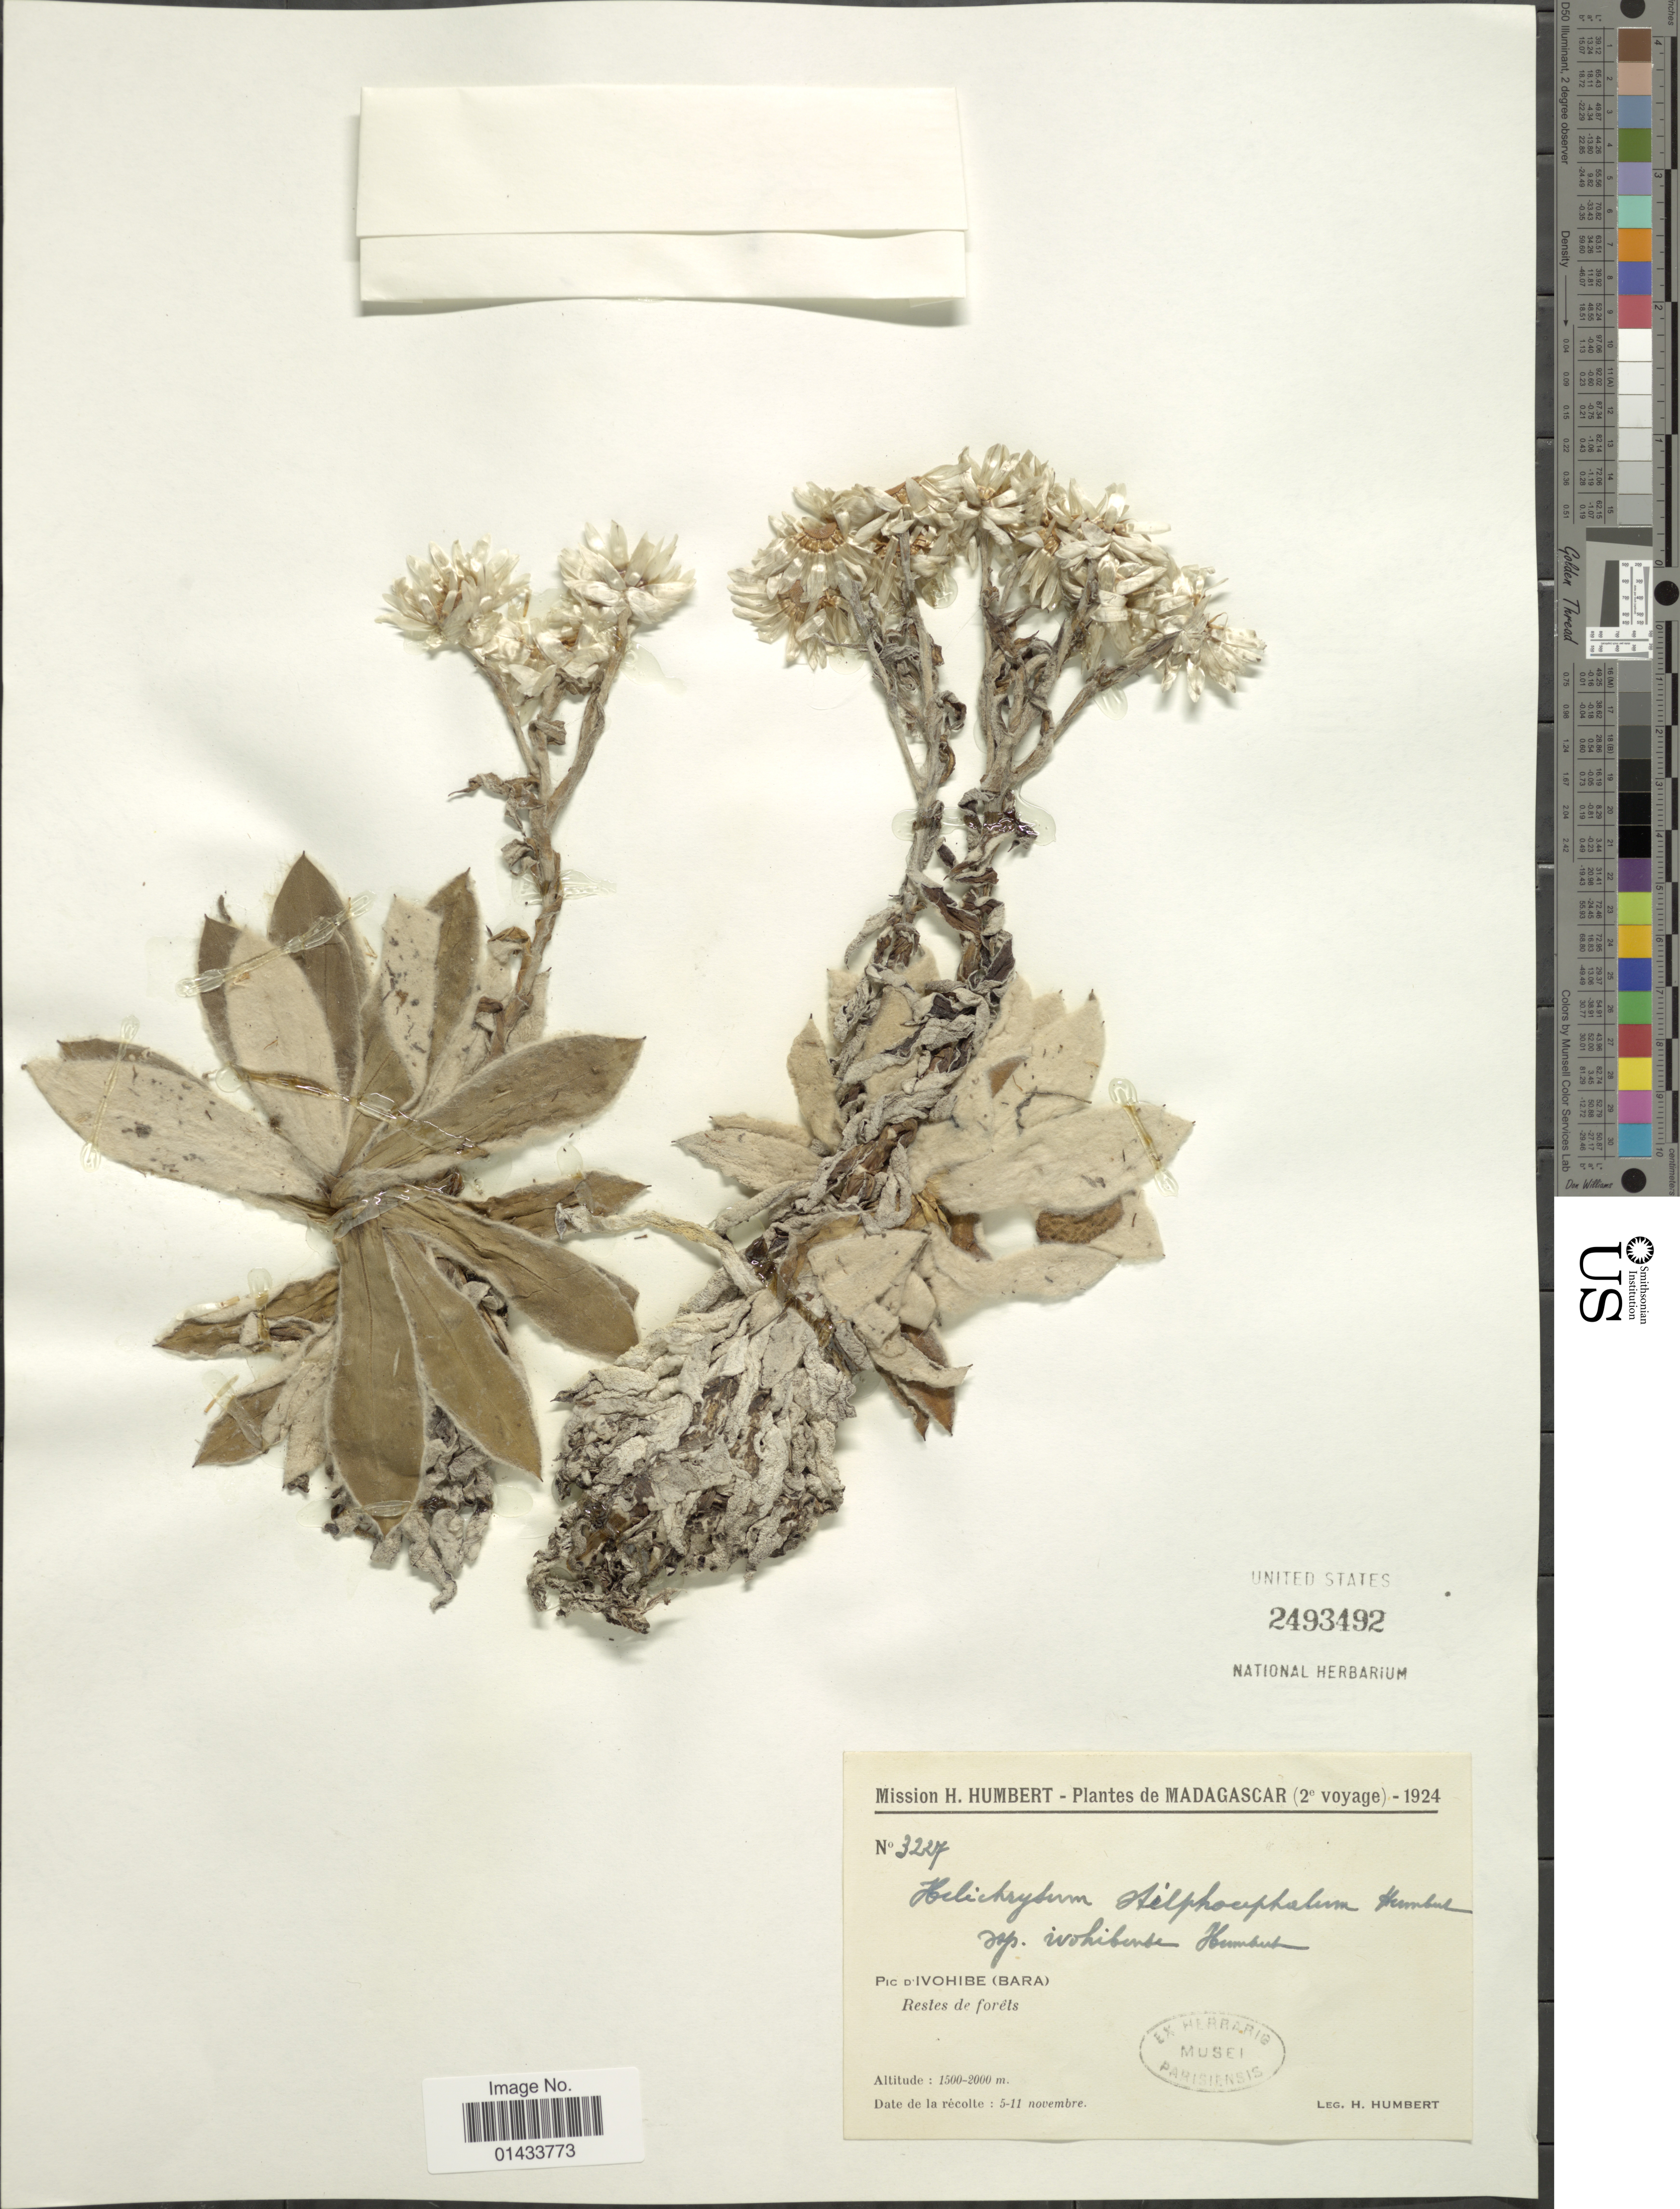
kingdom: Plantae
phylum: Tracheophyta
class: Magnoliopsida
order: Asterales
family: Asteraceae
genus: Helichrysum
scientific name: Helichrysum stilpnocephalum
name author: Humbert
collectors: H. Humbert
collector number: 3227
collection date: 1924-11-05/1924-11-11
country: Madagascar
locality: Pic d' Ivohibe (Bara), Restes de forets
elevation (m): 1500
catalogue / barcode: US 2493492